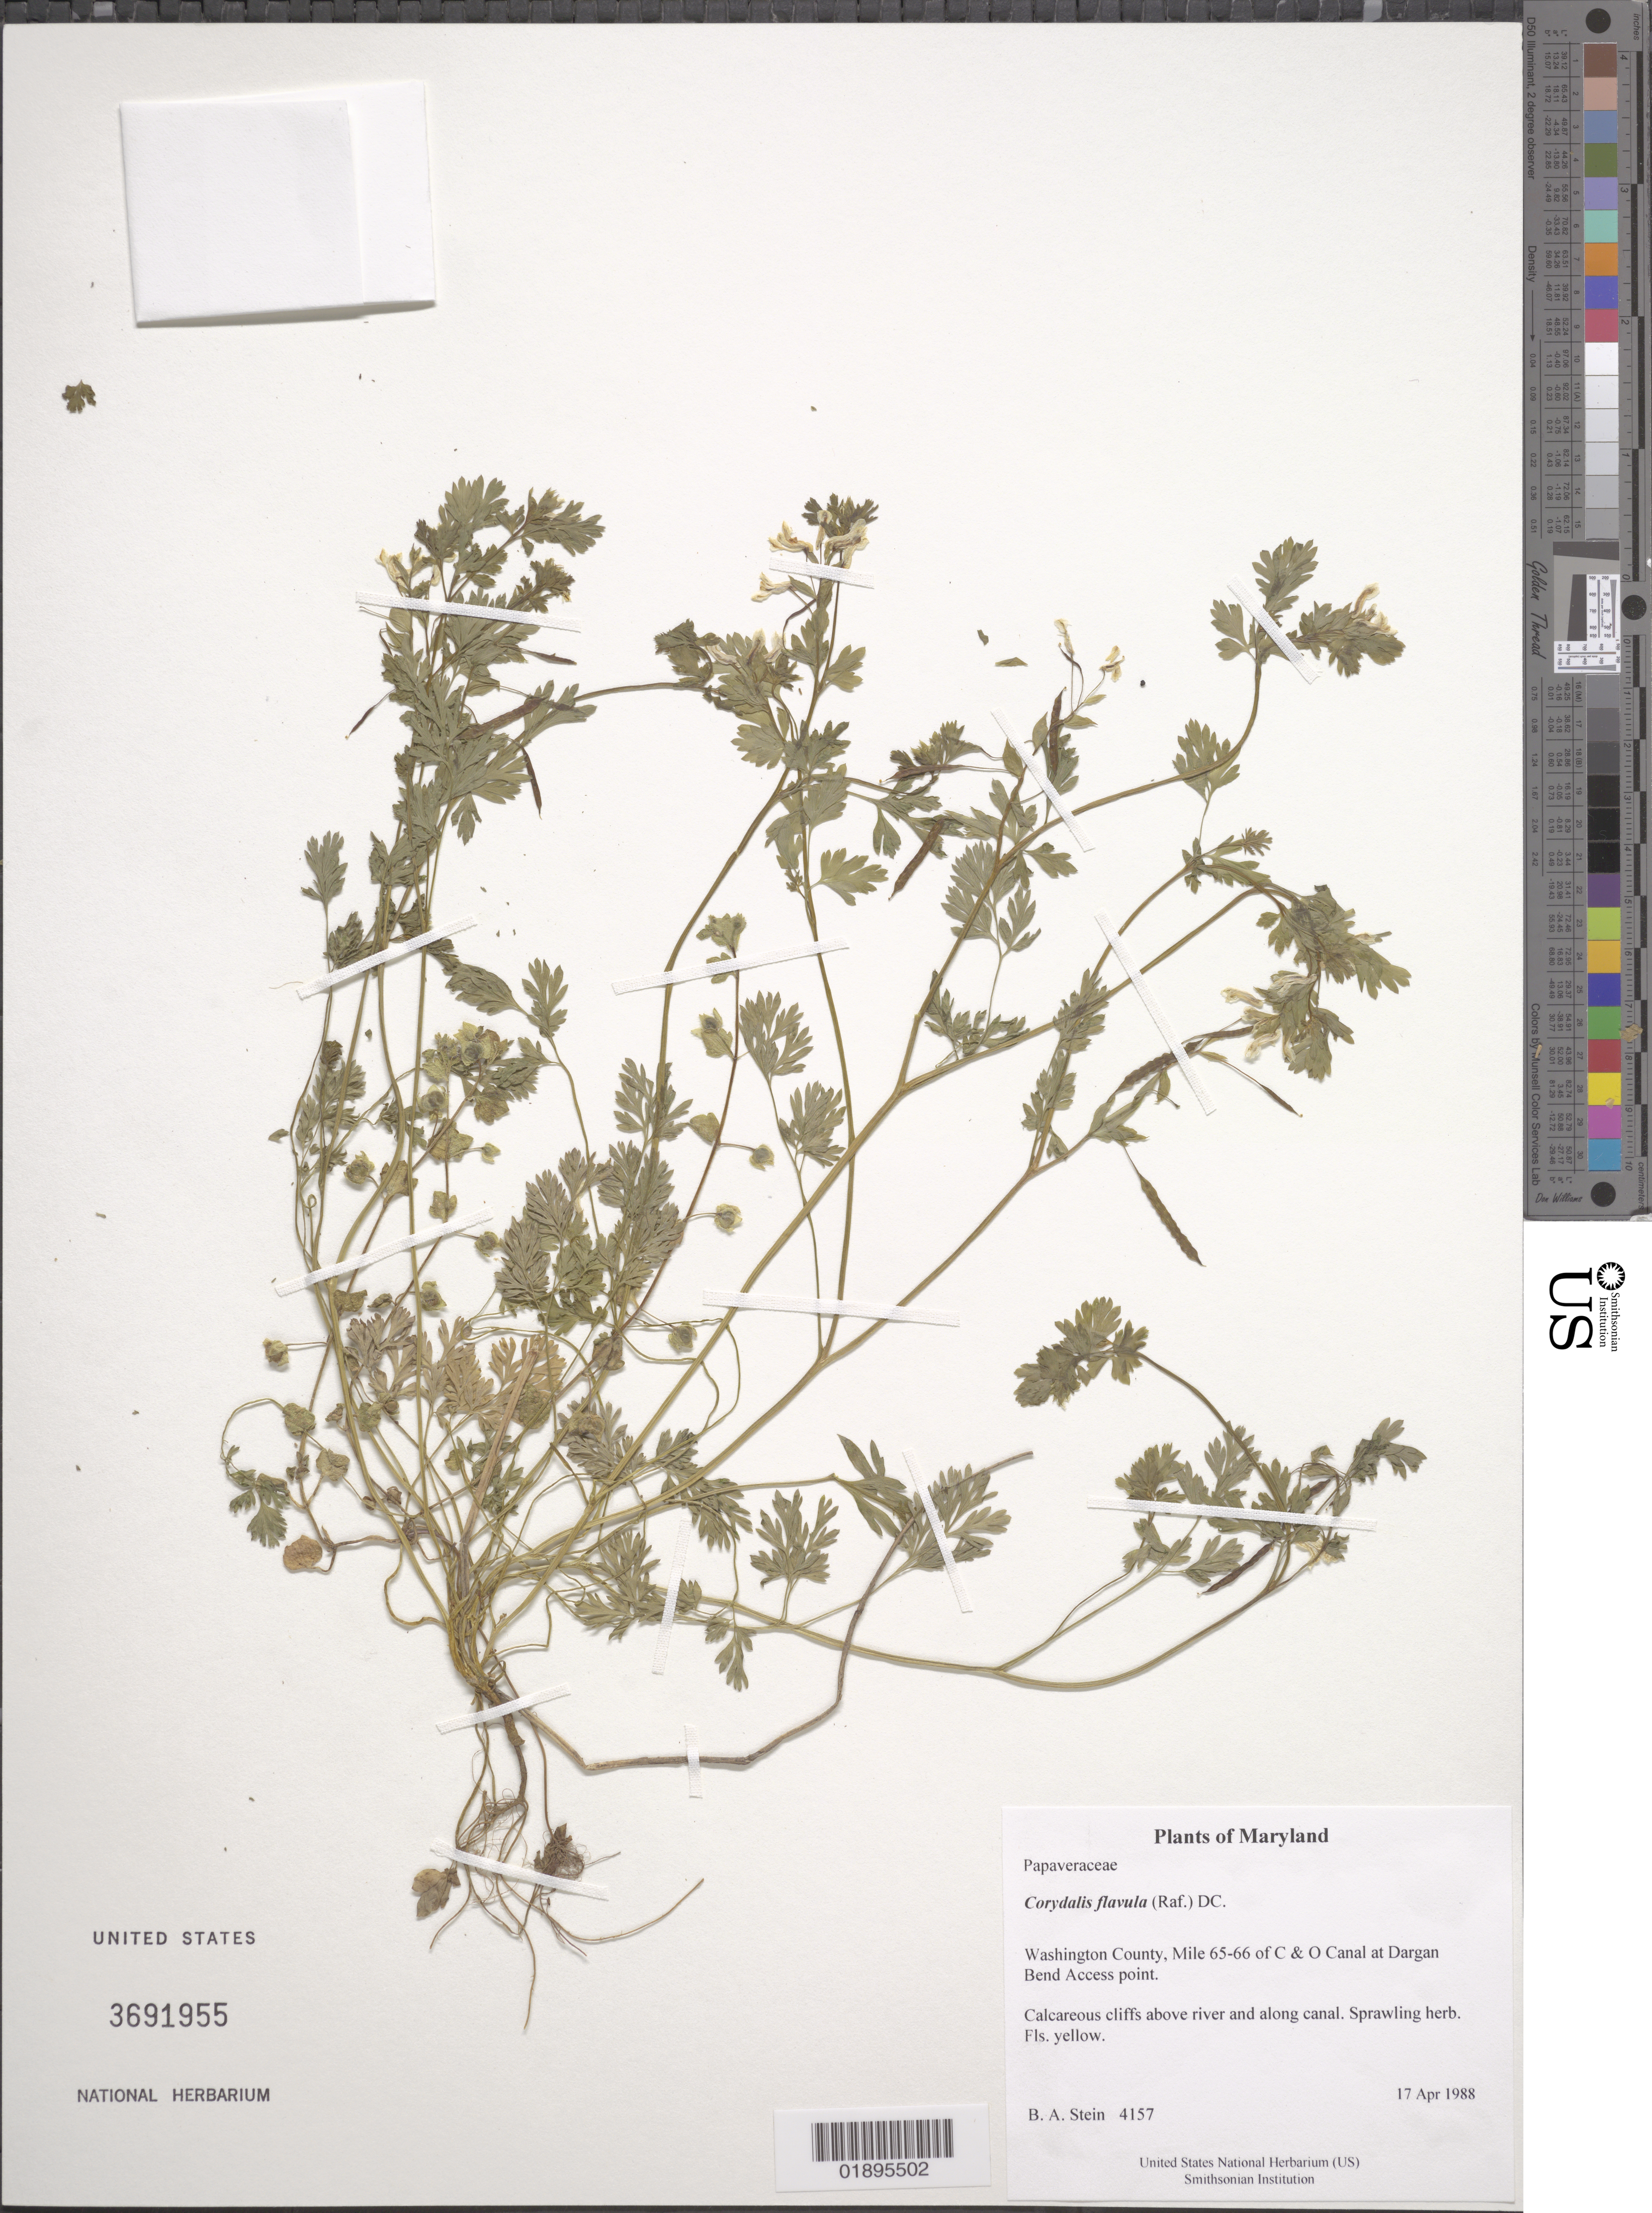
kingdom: Plantae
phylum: Tracheophyta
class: Magnoliopsida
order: Ranunculales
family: Papaveraceae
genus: Corydalis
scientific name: Corydalis flavula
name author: (Raf.) DC.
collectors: B. A. Stein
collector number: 4157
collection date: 1988-04-17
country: United States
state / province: Maryland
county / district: Washington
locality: Mile 65-66 of C & O Canal at Dargan Bend Access point.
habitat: Calcareous cliffs above river and along canal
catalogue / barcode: US 3691955